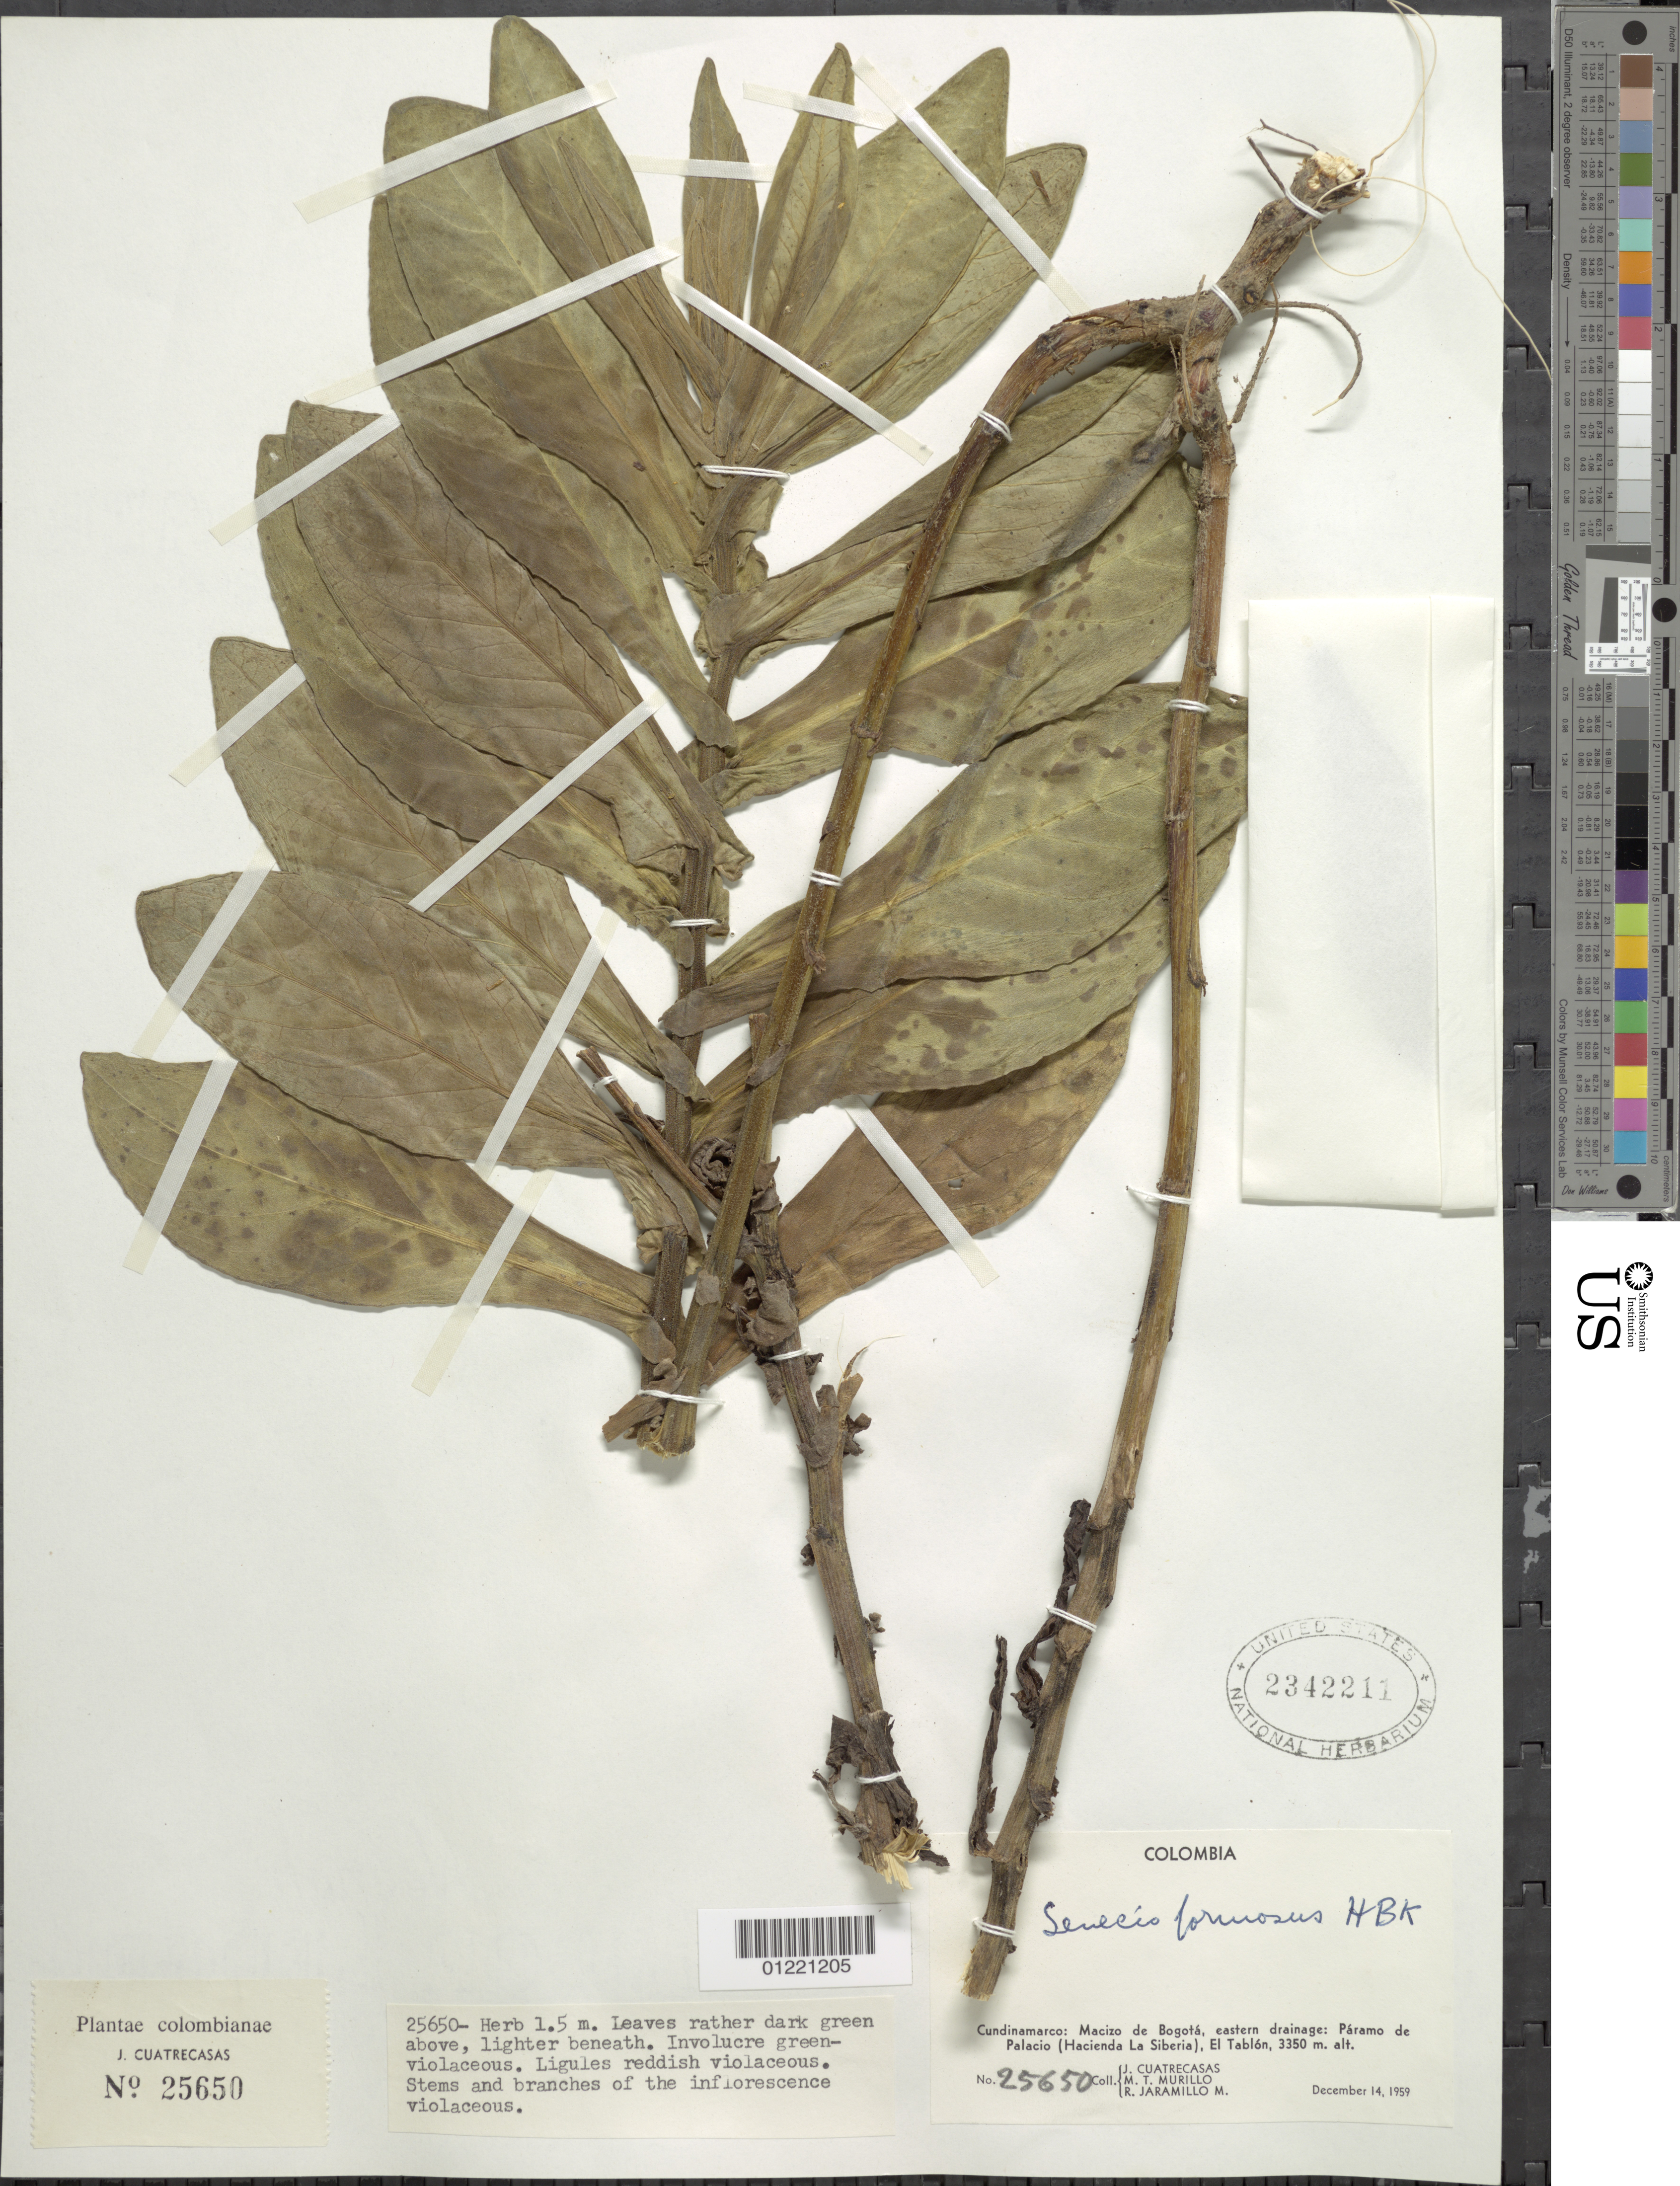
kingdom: Plantae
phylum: Tracheophyta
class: Magnoliopsida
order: Asterales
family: Asteraceae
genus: Senecio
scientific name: Senecio wedglacialis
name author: Cuatrec.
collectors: J. Cuatrecasas, M. Murillo & R. Jaramillo M.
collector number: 25650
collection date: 1959-12-14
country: Colombia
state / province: Cundinamarca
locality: Macizo de Bogotá, eastern drainage: Páramo de Palacio (Hacienda la Siberia), El Tablón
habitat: paramo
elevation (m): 3350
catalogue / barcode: US 2342211